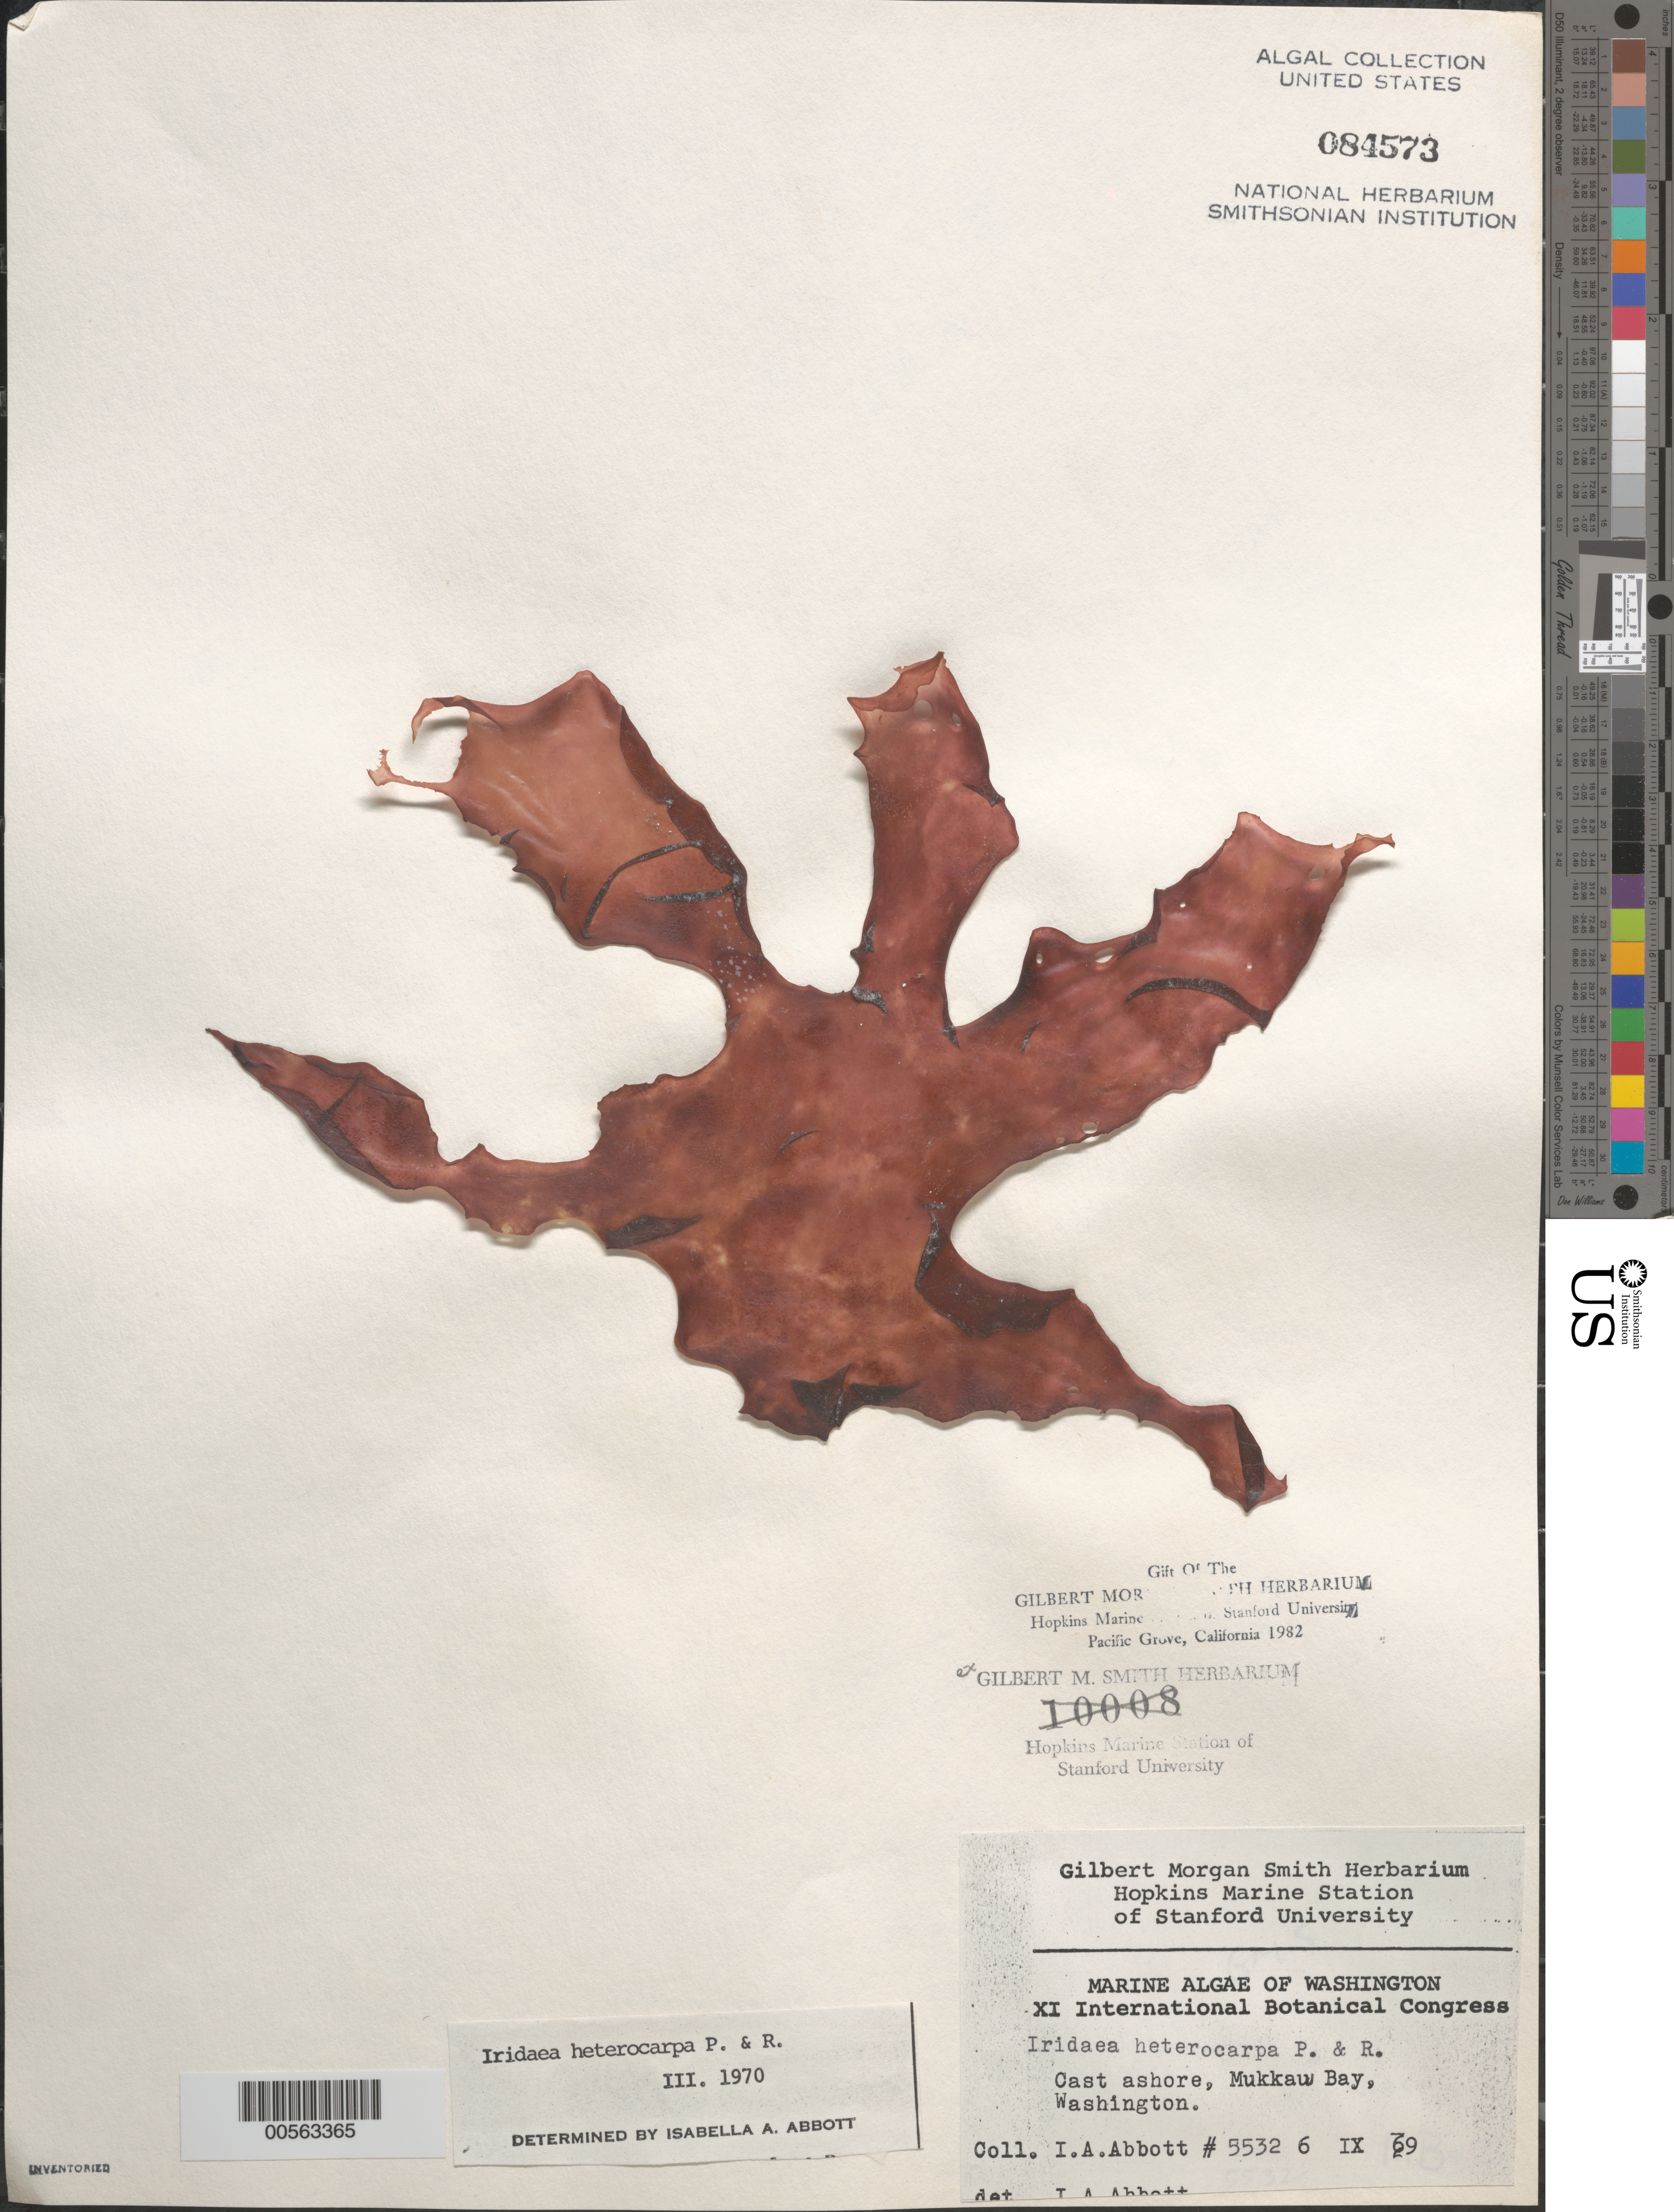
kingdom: Plantae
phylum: Rhodophyta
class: Florideophyceae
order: Gigartinales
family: Gigartinaceae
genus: Chondrus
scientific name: Chondrus crispus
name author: Stackh.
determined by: Algae name updating Project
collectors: I. A. Abbott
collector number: IAA 5532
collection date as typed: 06 Sep 1969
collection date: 1969-09-06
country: United States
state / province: Washington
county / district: Clallam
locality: Mukkaw Bay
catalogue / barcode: US 84573